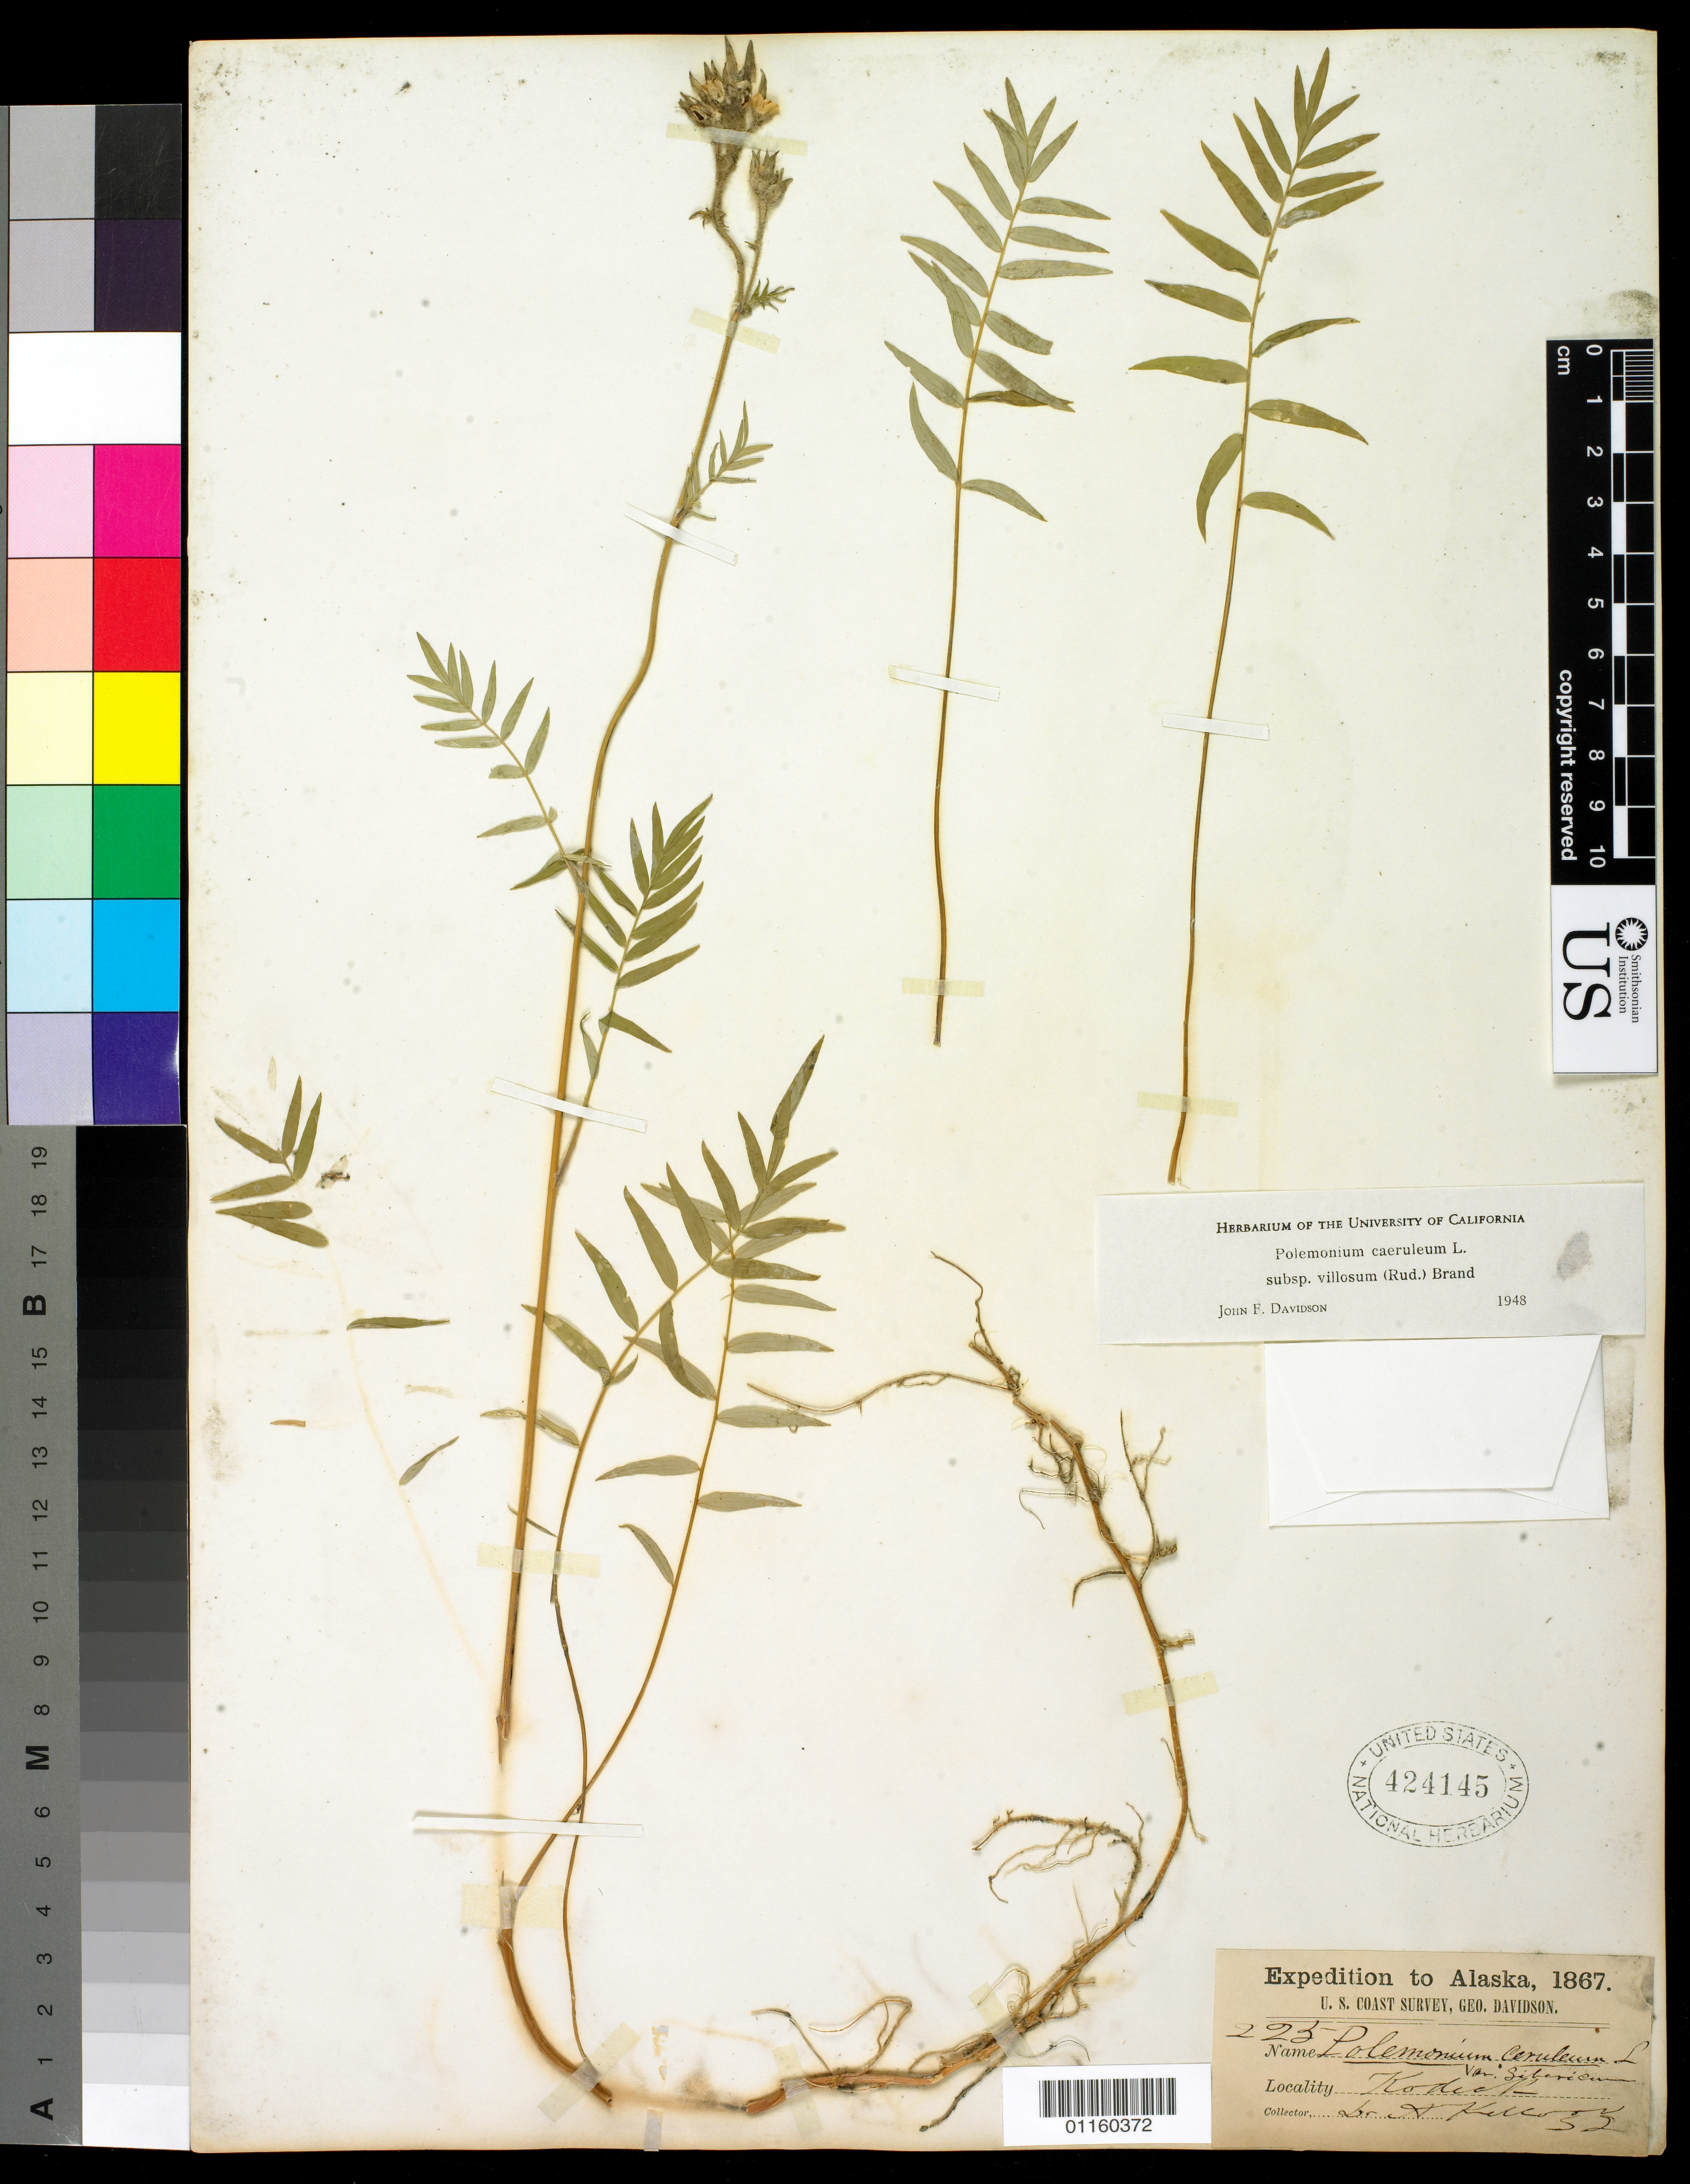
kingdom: Plantae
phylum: Tracheophyta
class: Magnoliopsida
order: Ericales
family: Polemoniaceae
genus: Polemonium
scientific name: Polemonium caeruleum subsp. villosum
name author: (Rudolph ex Georgi) Brand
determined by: Davidson, J. F.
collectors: A. Kellogg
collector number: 225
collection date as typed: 1867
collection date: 1867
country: United States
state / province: Alaska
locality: Kodiak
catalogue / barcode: US 424145